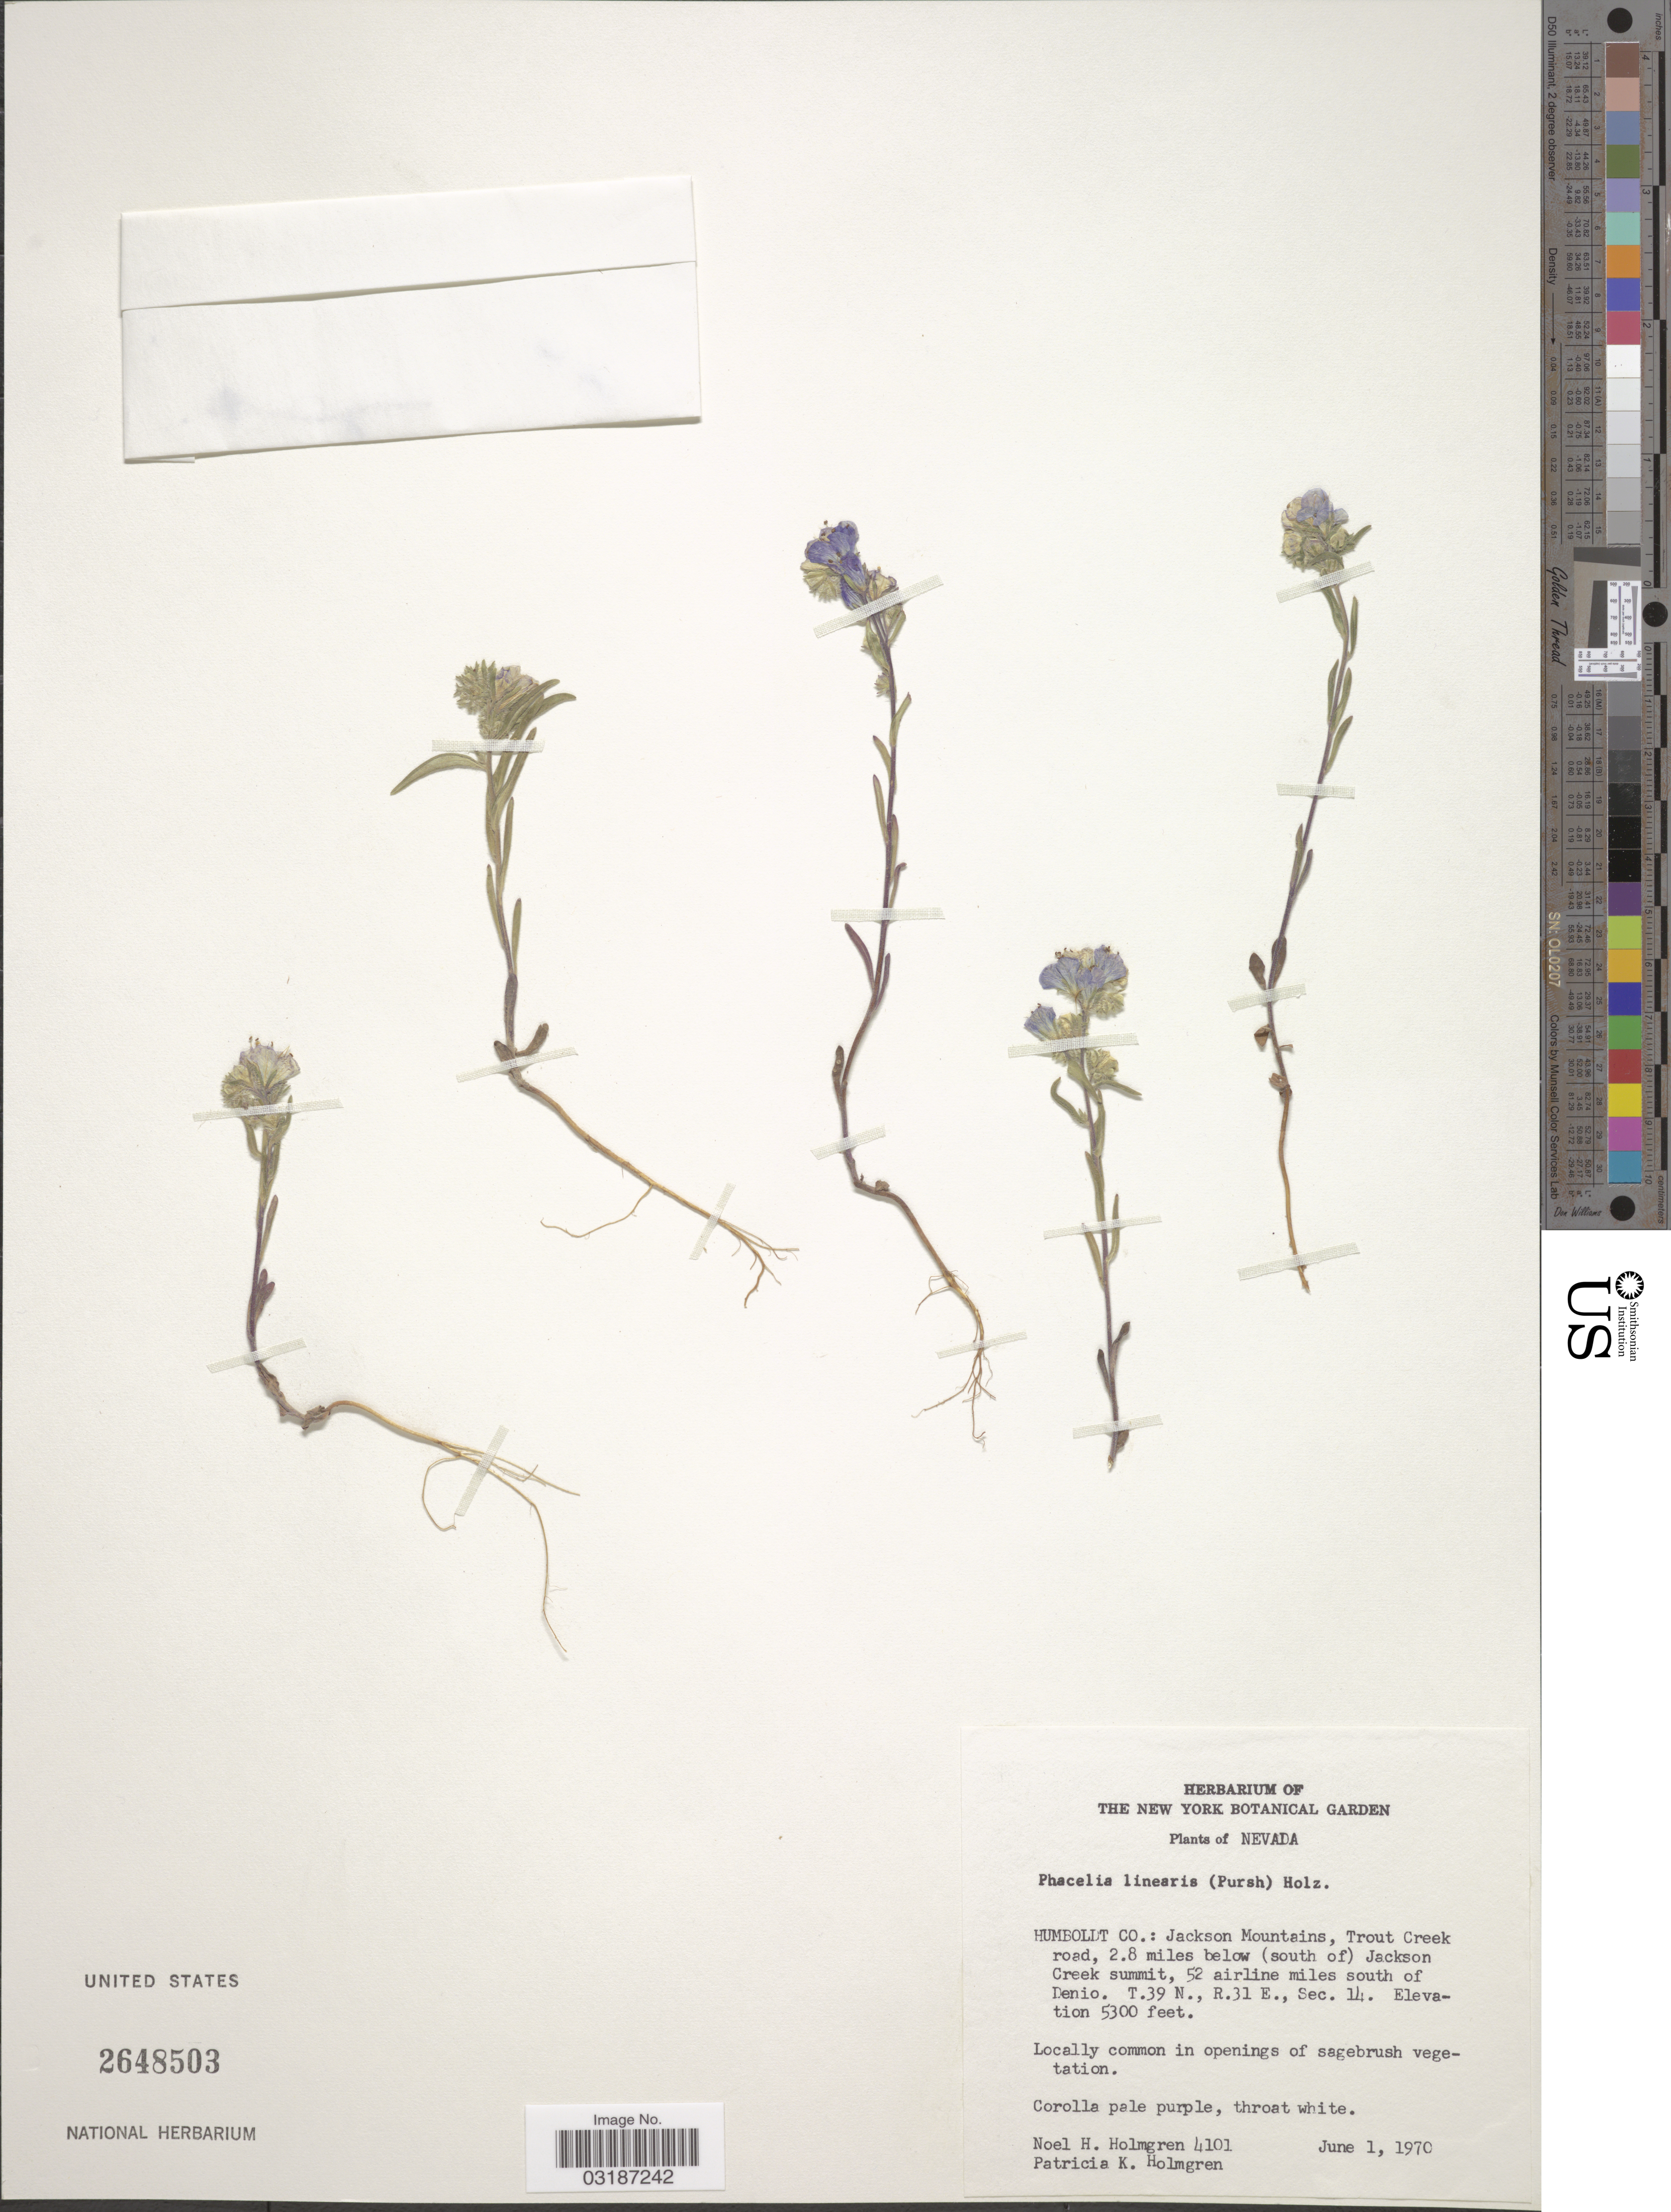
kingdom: Plantae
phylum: Tracheophyta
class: Magnoliopsida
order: Boraginales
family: Hydrophyllaceae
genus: Phacelia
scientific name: Phacelia linearis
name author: (Pursh) Holz.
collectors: N. H. Holmgren & P. K. Holmgren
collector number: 4101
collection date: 1970-06-01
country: United States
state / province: Nevada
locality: Humboldt Co.: Jackson Mountains, Trout Creek road, 2.8 miles below (south of) Jackson Creek summit, 52 airline miles south of Denio. T.39 ., R. 31 E., Sec. 14.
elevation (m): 1615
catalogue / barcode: US 2648503